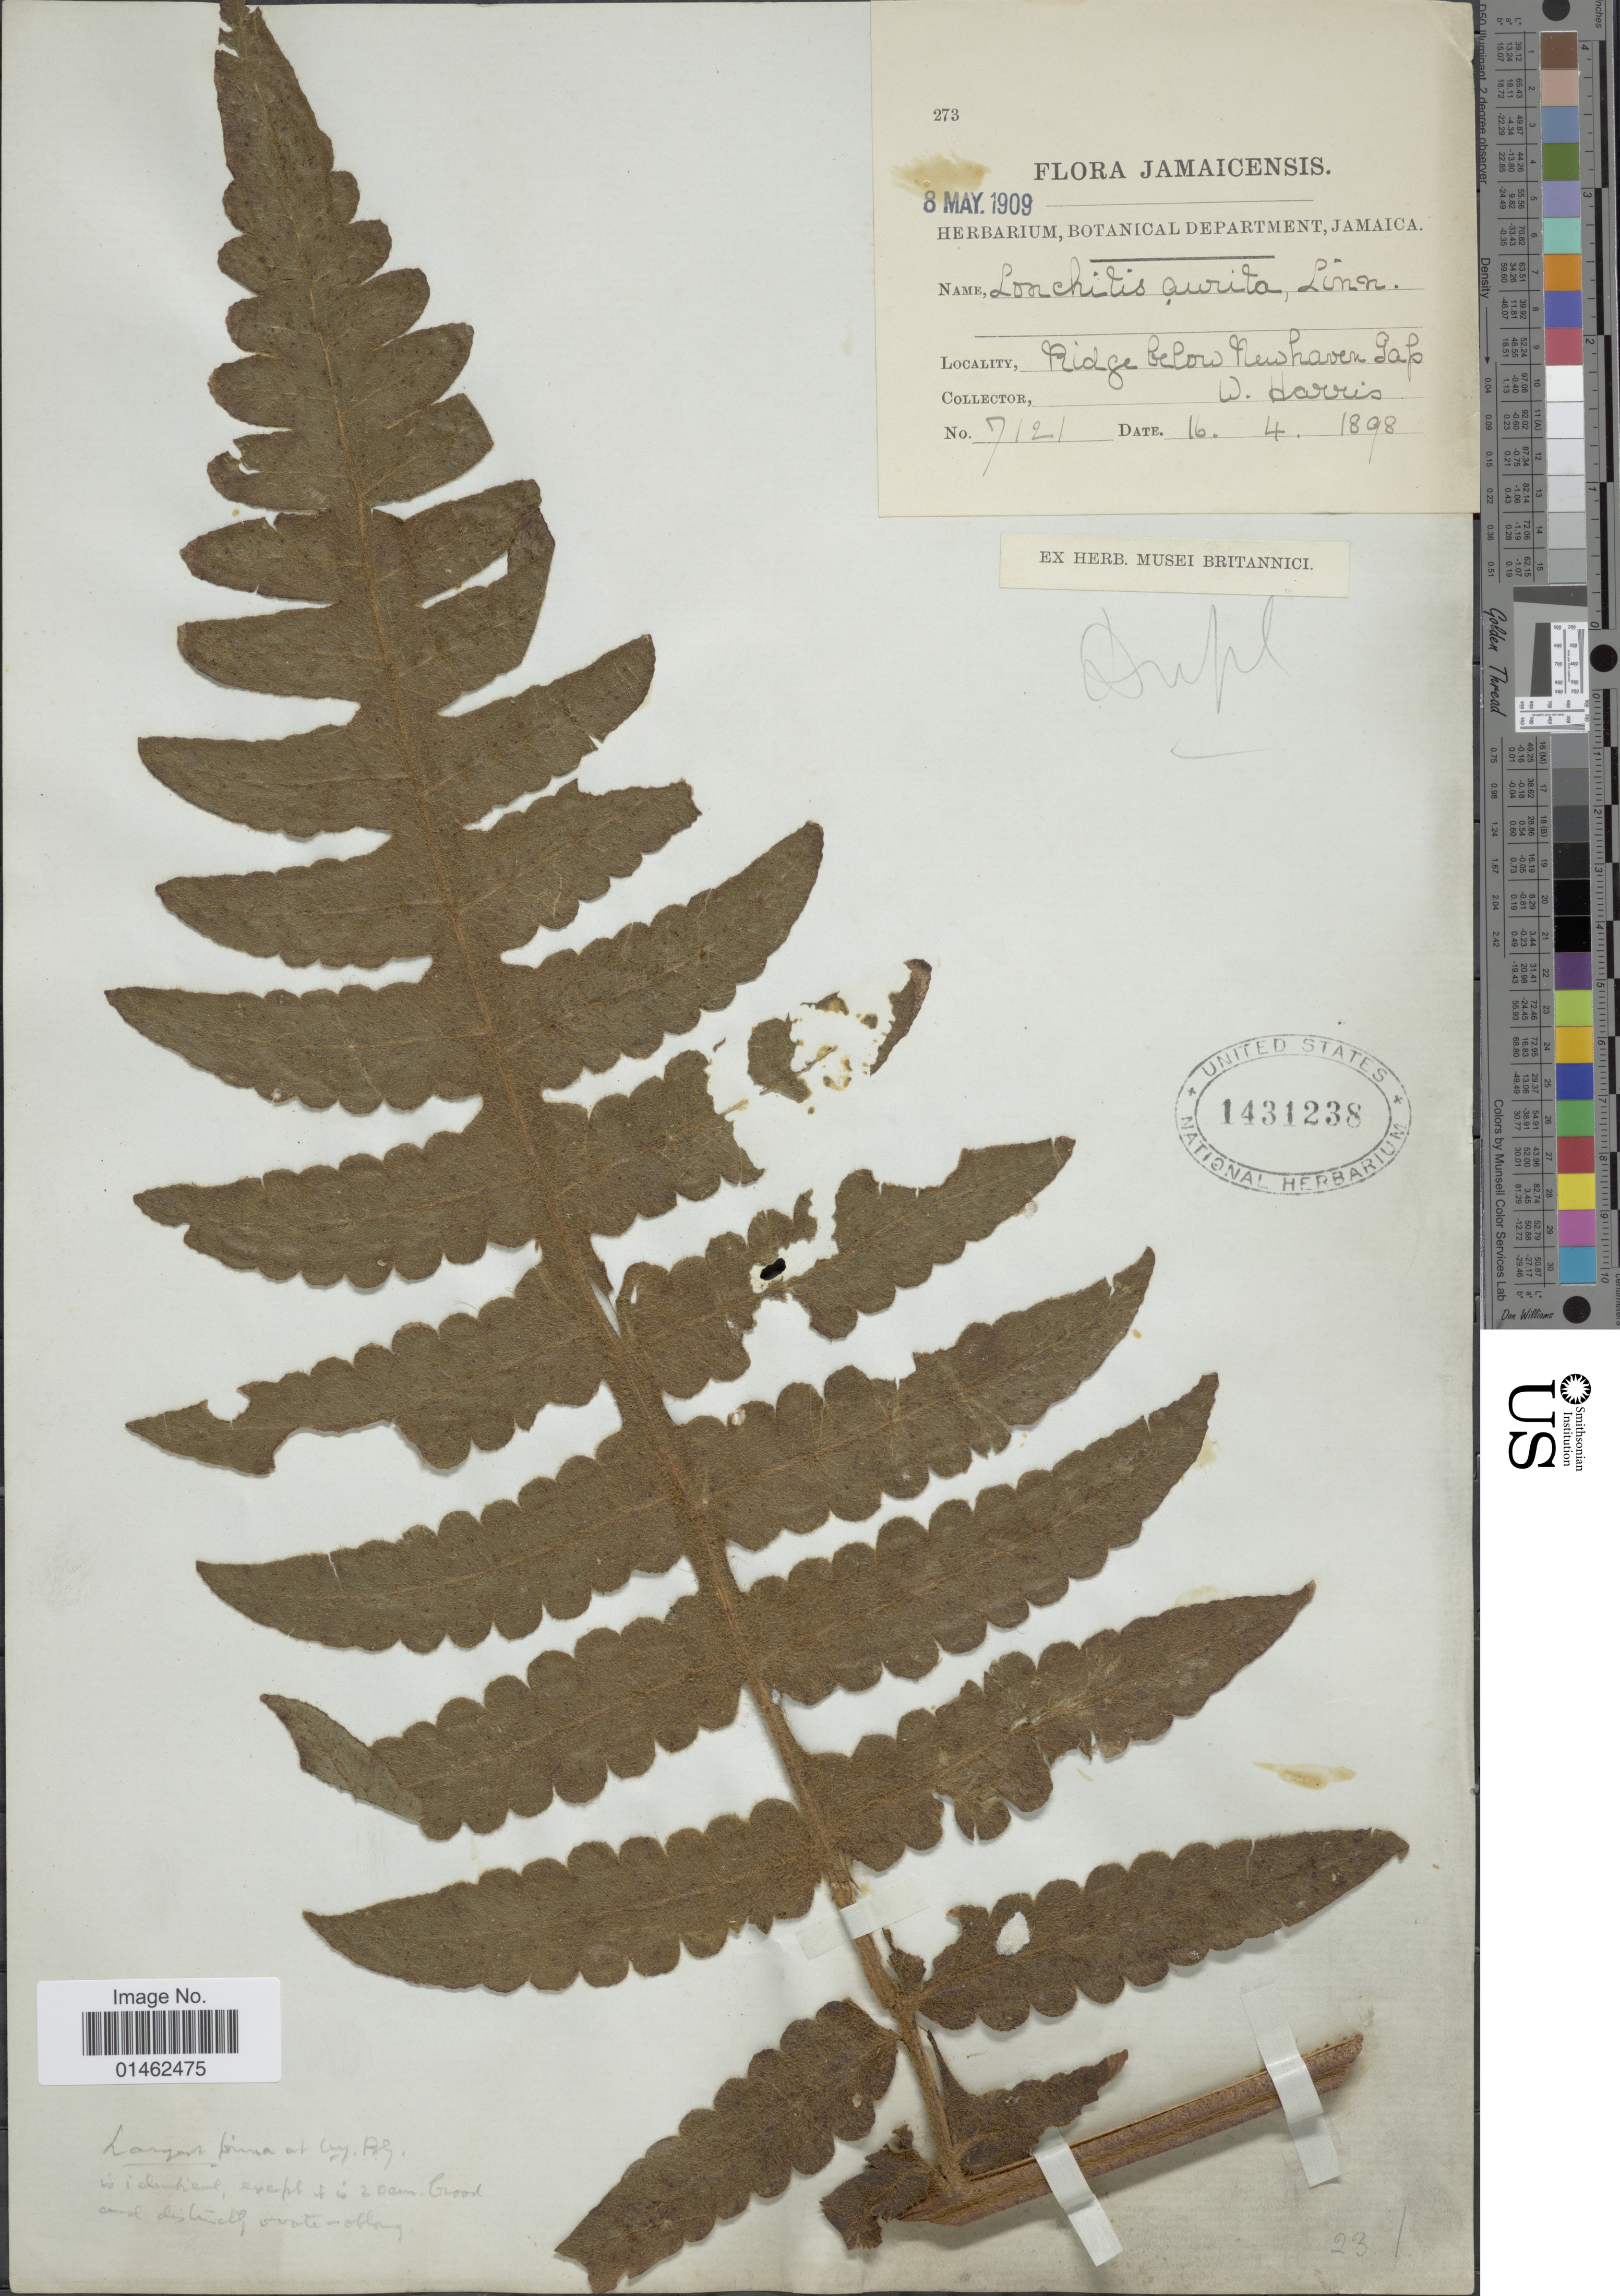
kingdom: Plantae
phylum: Tracheophyta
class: Polypodiopsida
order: Polypodiales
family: Dennstaedtiaceae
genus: Blotiella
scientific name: Blotiella lindeniana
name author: (Hook.) R.M. Tryon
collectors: W. Harris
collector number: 7121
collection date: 1898-04-16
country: Jamaica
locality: Ridge below New haven Gap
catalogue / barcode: US 1431238